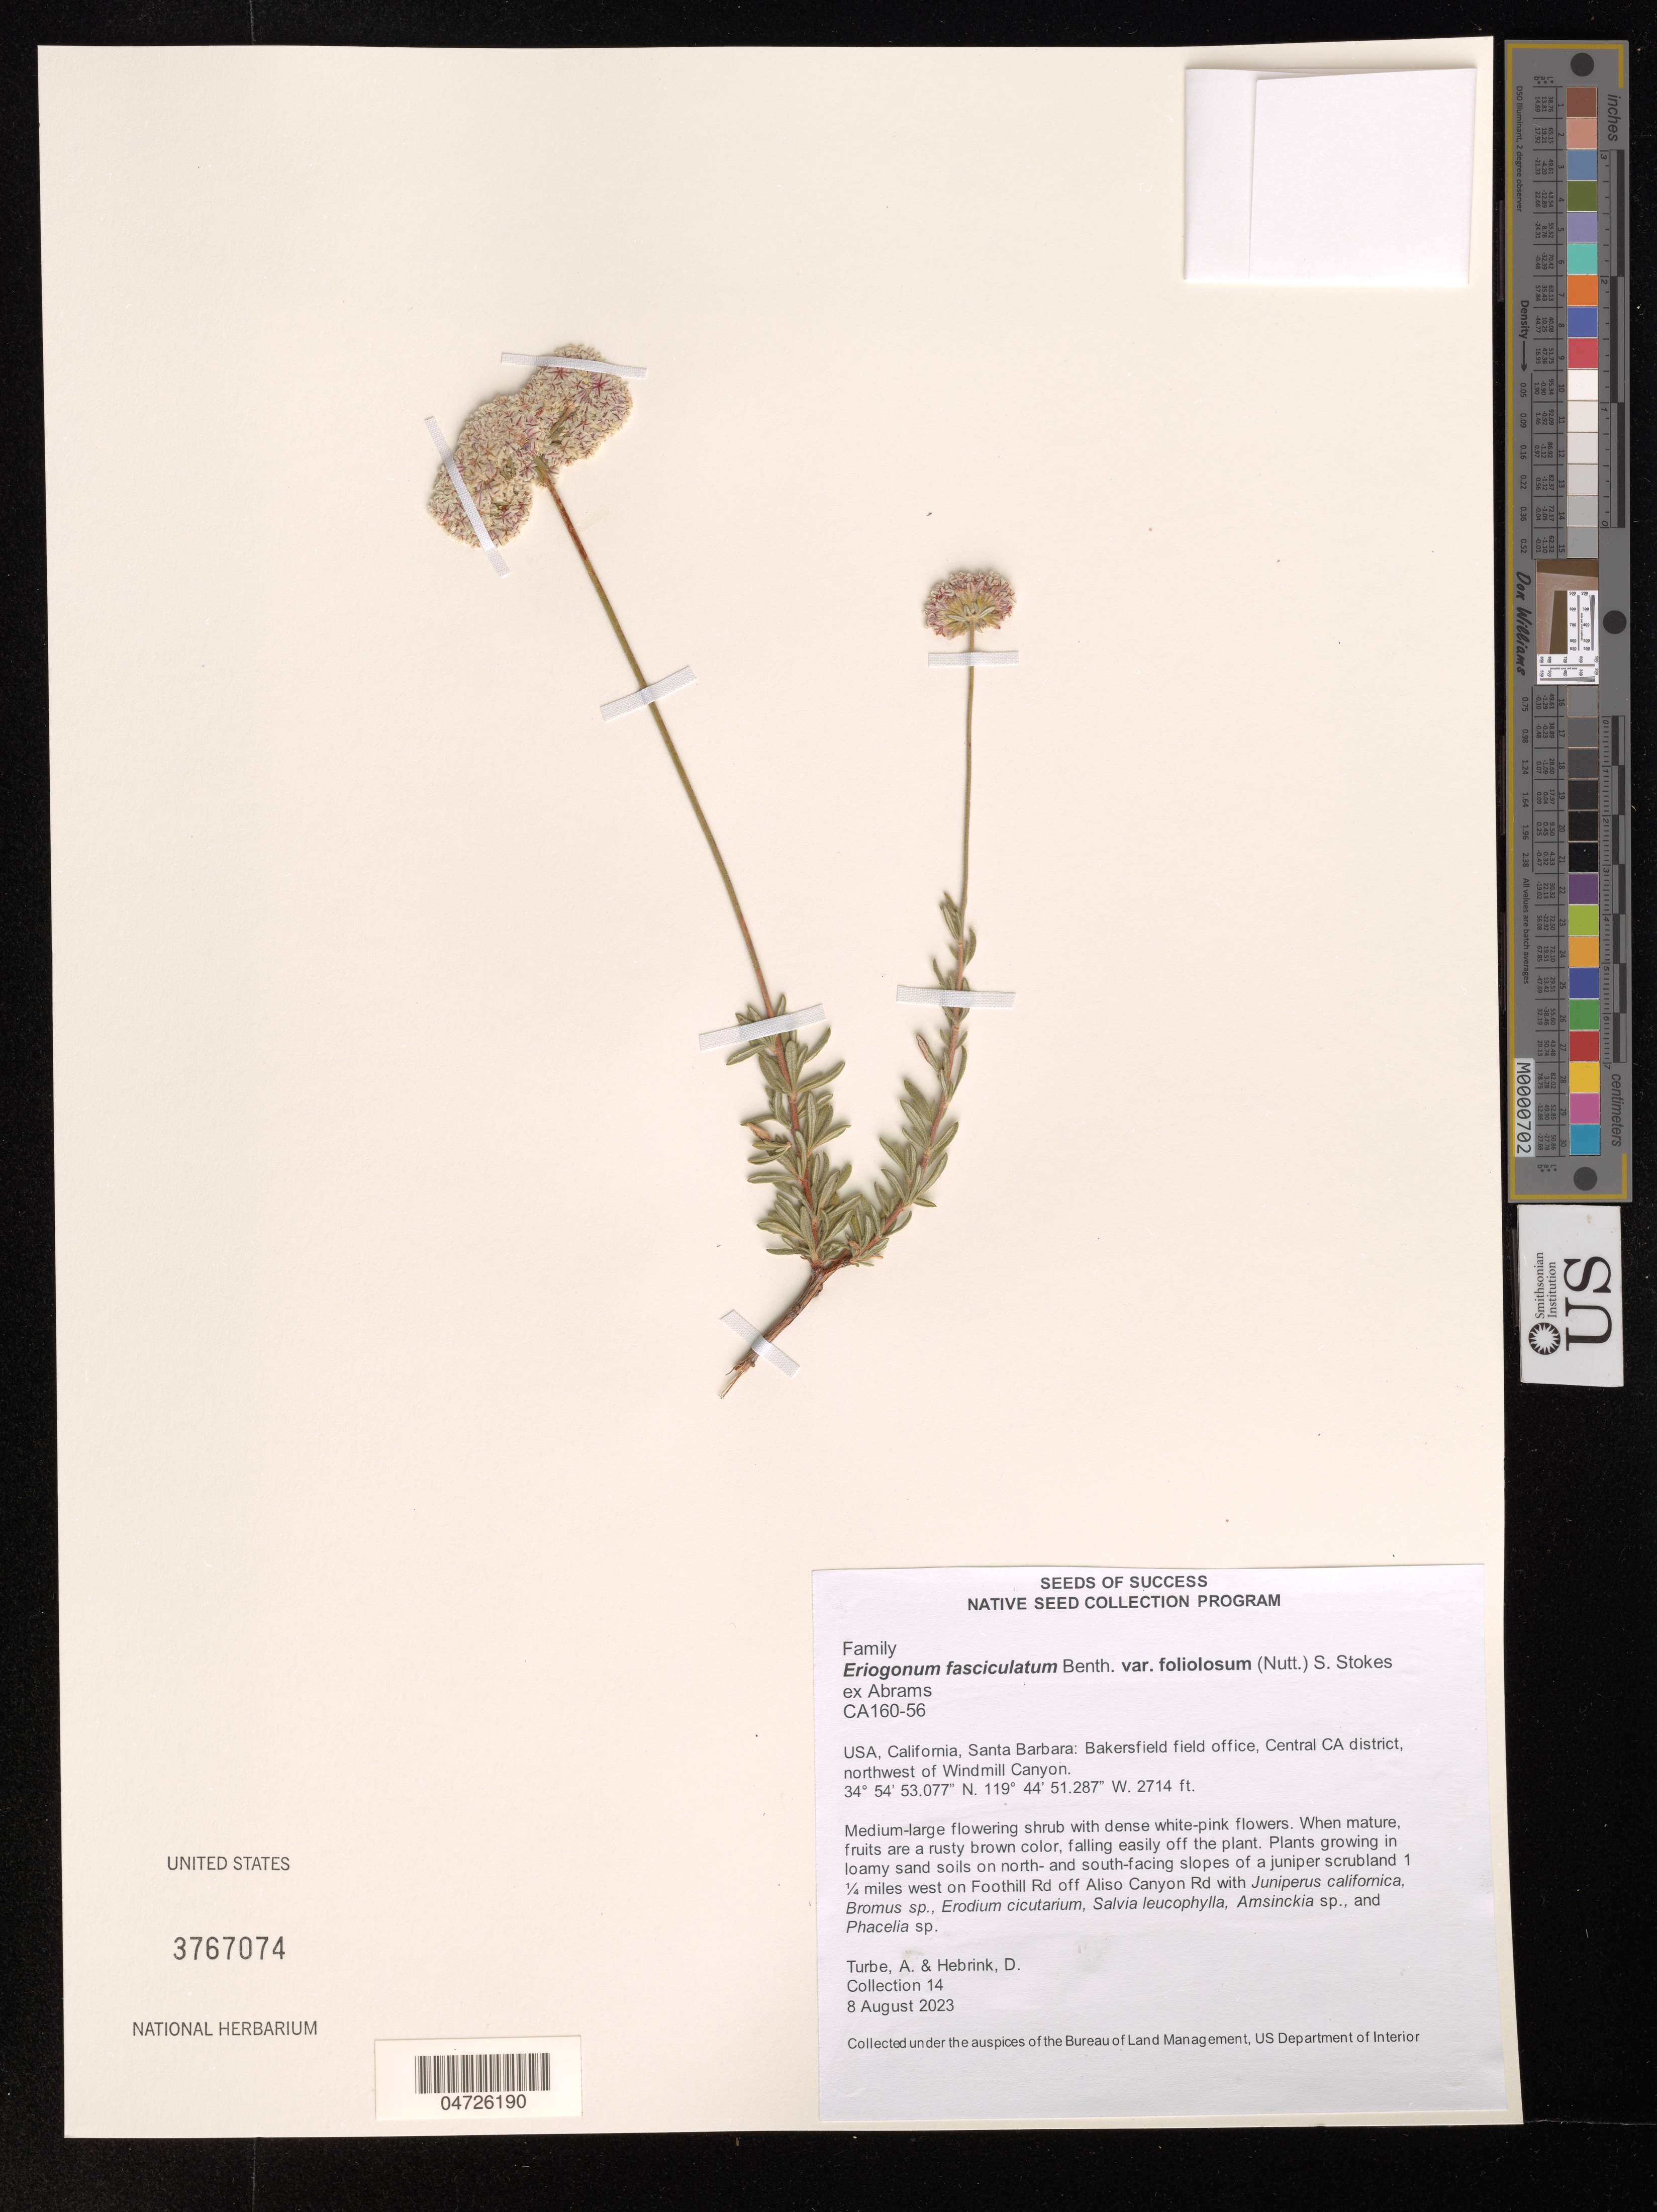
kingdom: Plantae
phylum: Tracheophyta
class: Magnoliopsida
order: Caryophyllales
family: Polygonaceae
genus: Eriogonum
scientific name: Eriogonum fasciculatum var. foliolosum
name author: (Nutt.) S. Stokes ex Abrams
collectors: A. Turbe & D. Hebrink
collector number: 14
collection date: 2023-08-08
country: United States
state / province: California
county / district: Santa Barbara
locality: Santa Barbara: Bakersfield field office, Central CA district, northwest of Windmill Canyon. Plants growing in loamy sand soils on north- and south-facing slopes of a juniper scrubland 1¼ miles west on Foothill Rd off Aliso Canyon Rd.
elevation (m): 827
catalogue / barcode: US 3767074